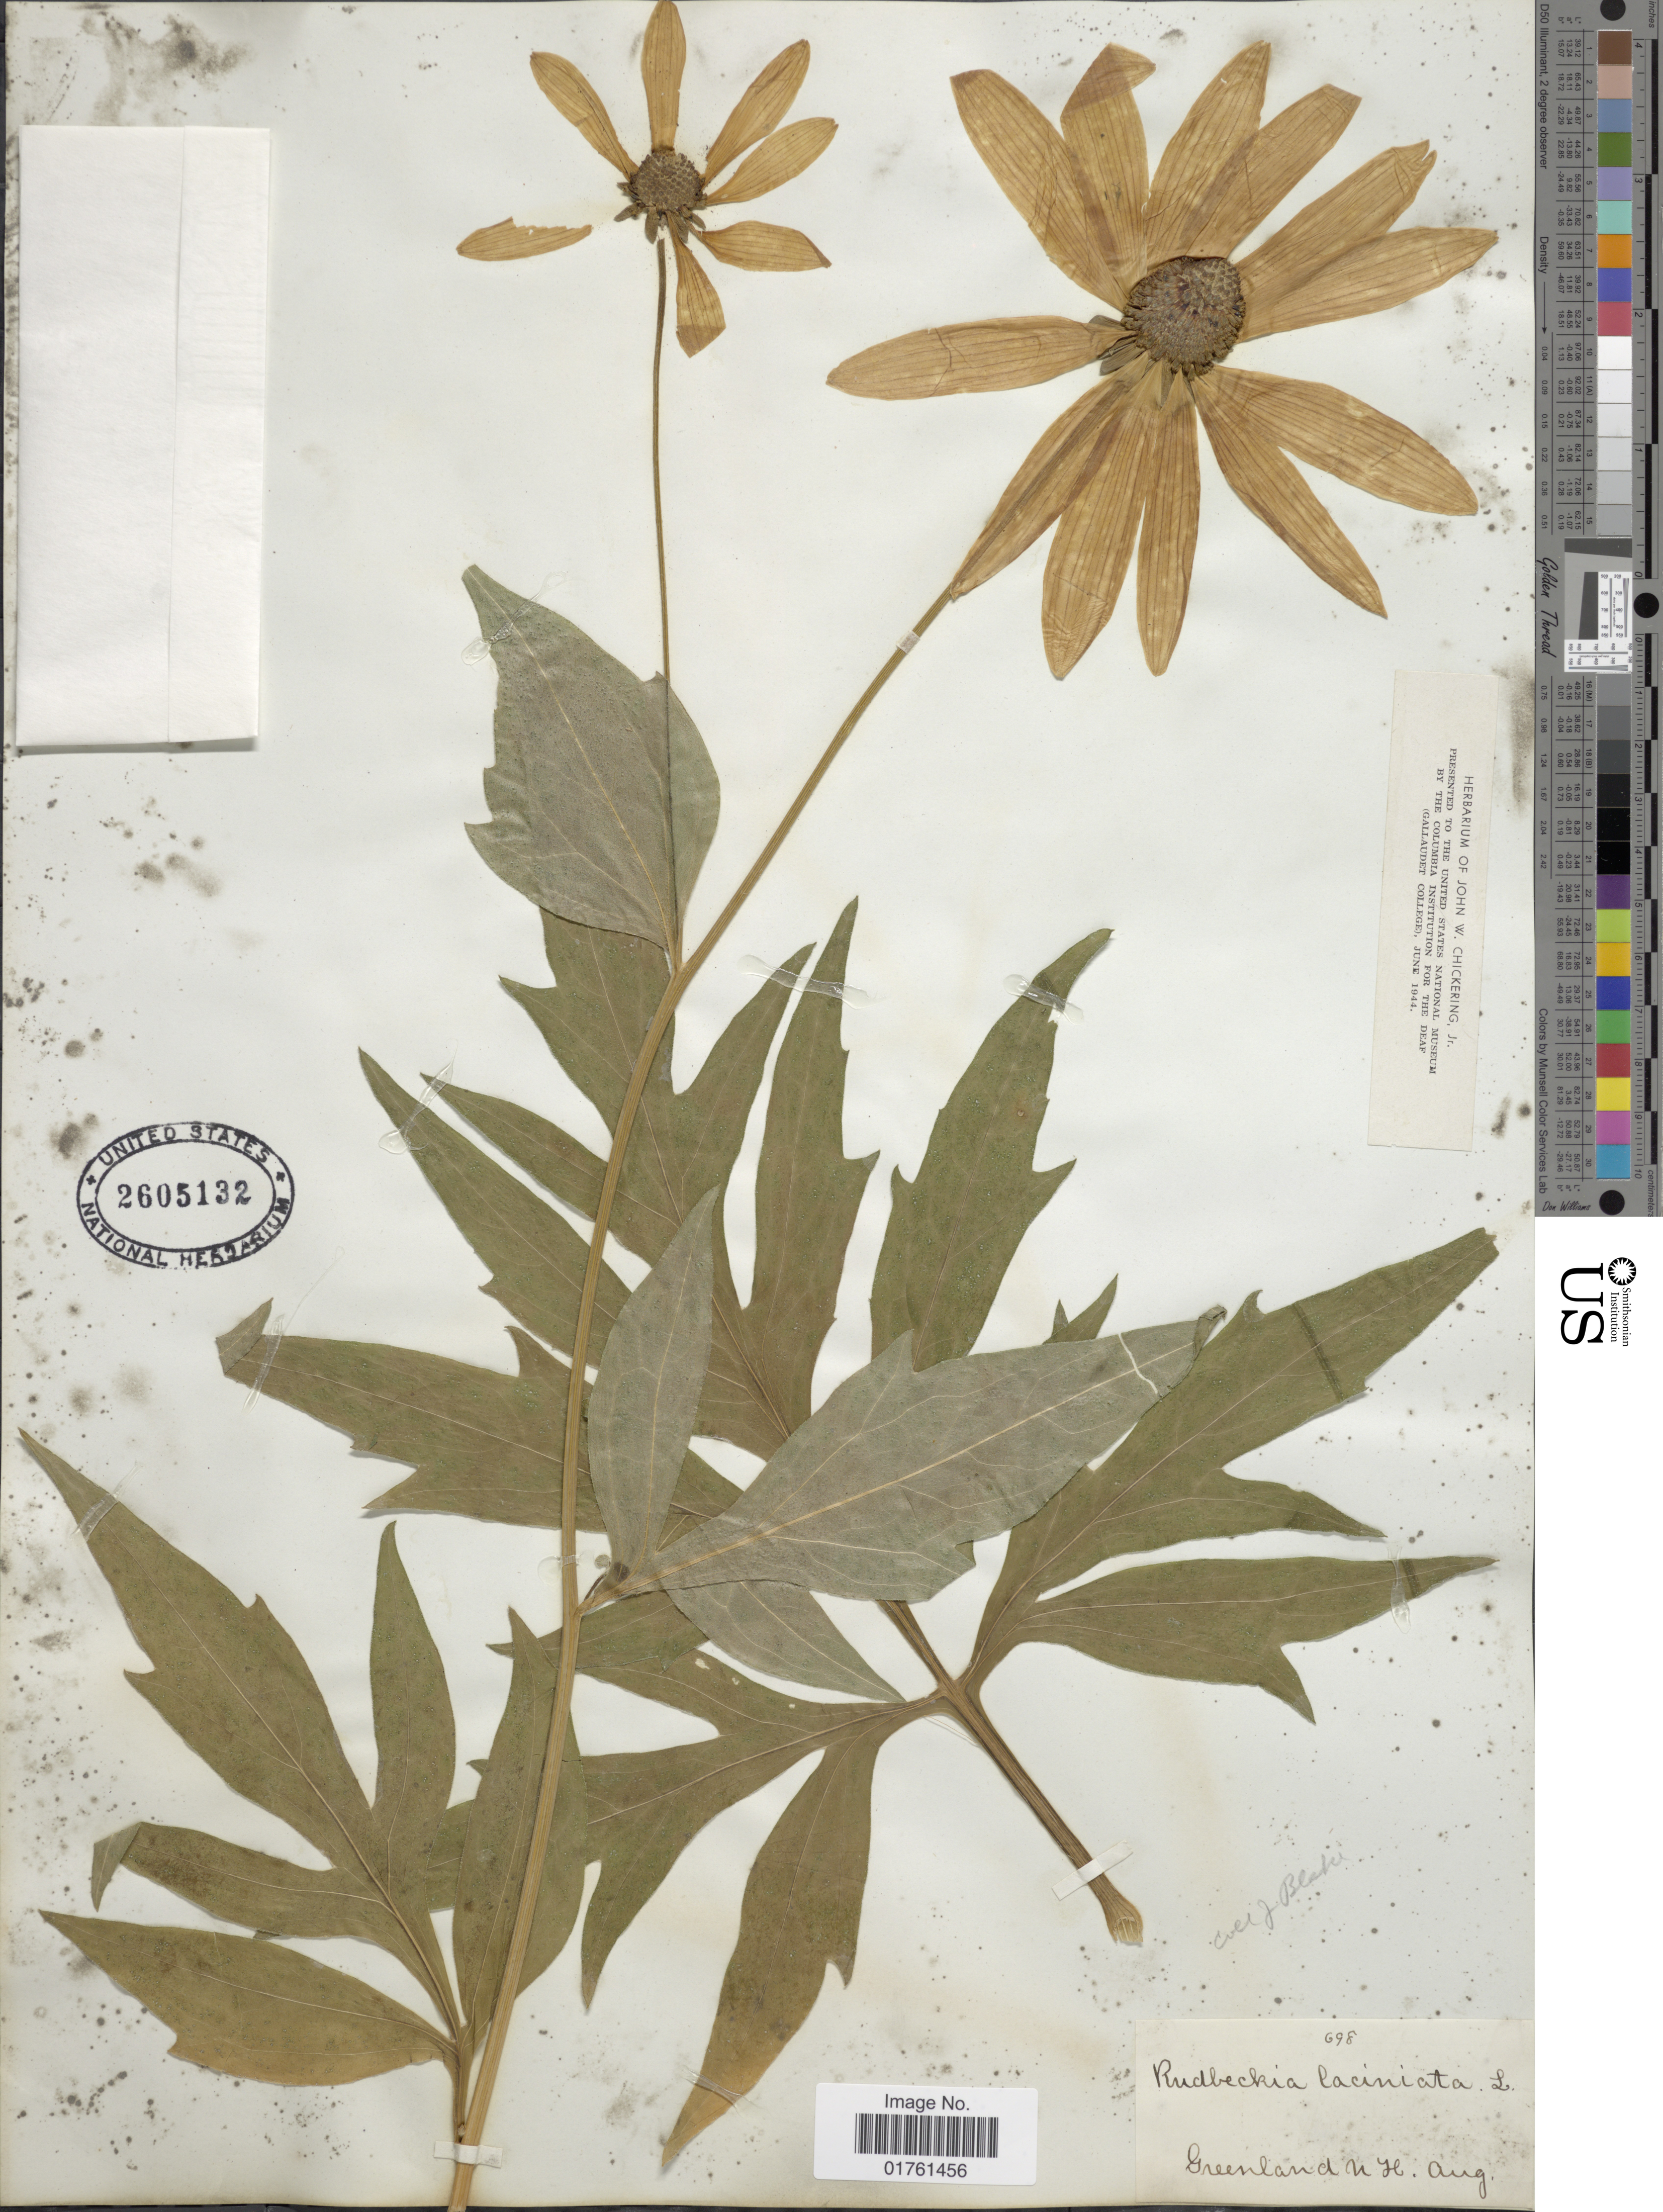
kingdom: Plantae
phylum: Tracheophyta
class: Magnoliopsida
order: Asterales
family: Asteraceae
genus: Rudbeckia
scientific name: Rudbeckia laciniata var. laciniata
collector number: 698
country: United States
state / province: New Hampshire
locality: Greenland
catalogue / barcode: US 2605132